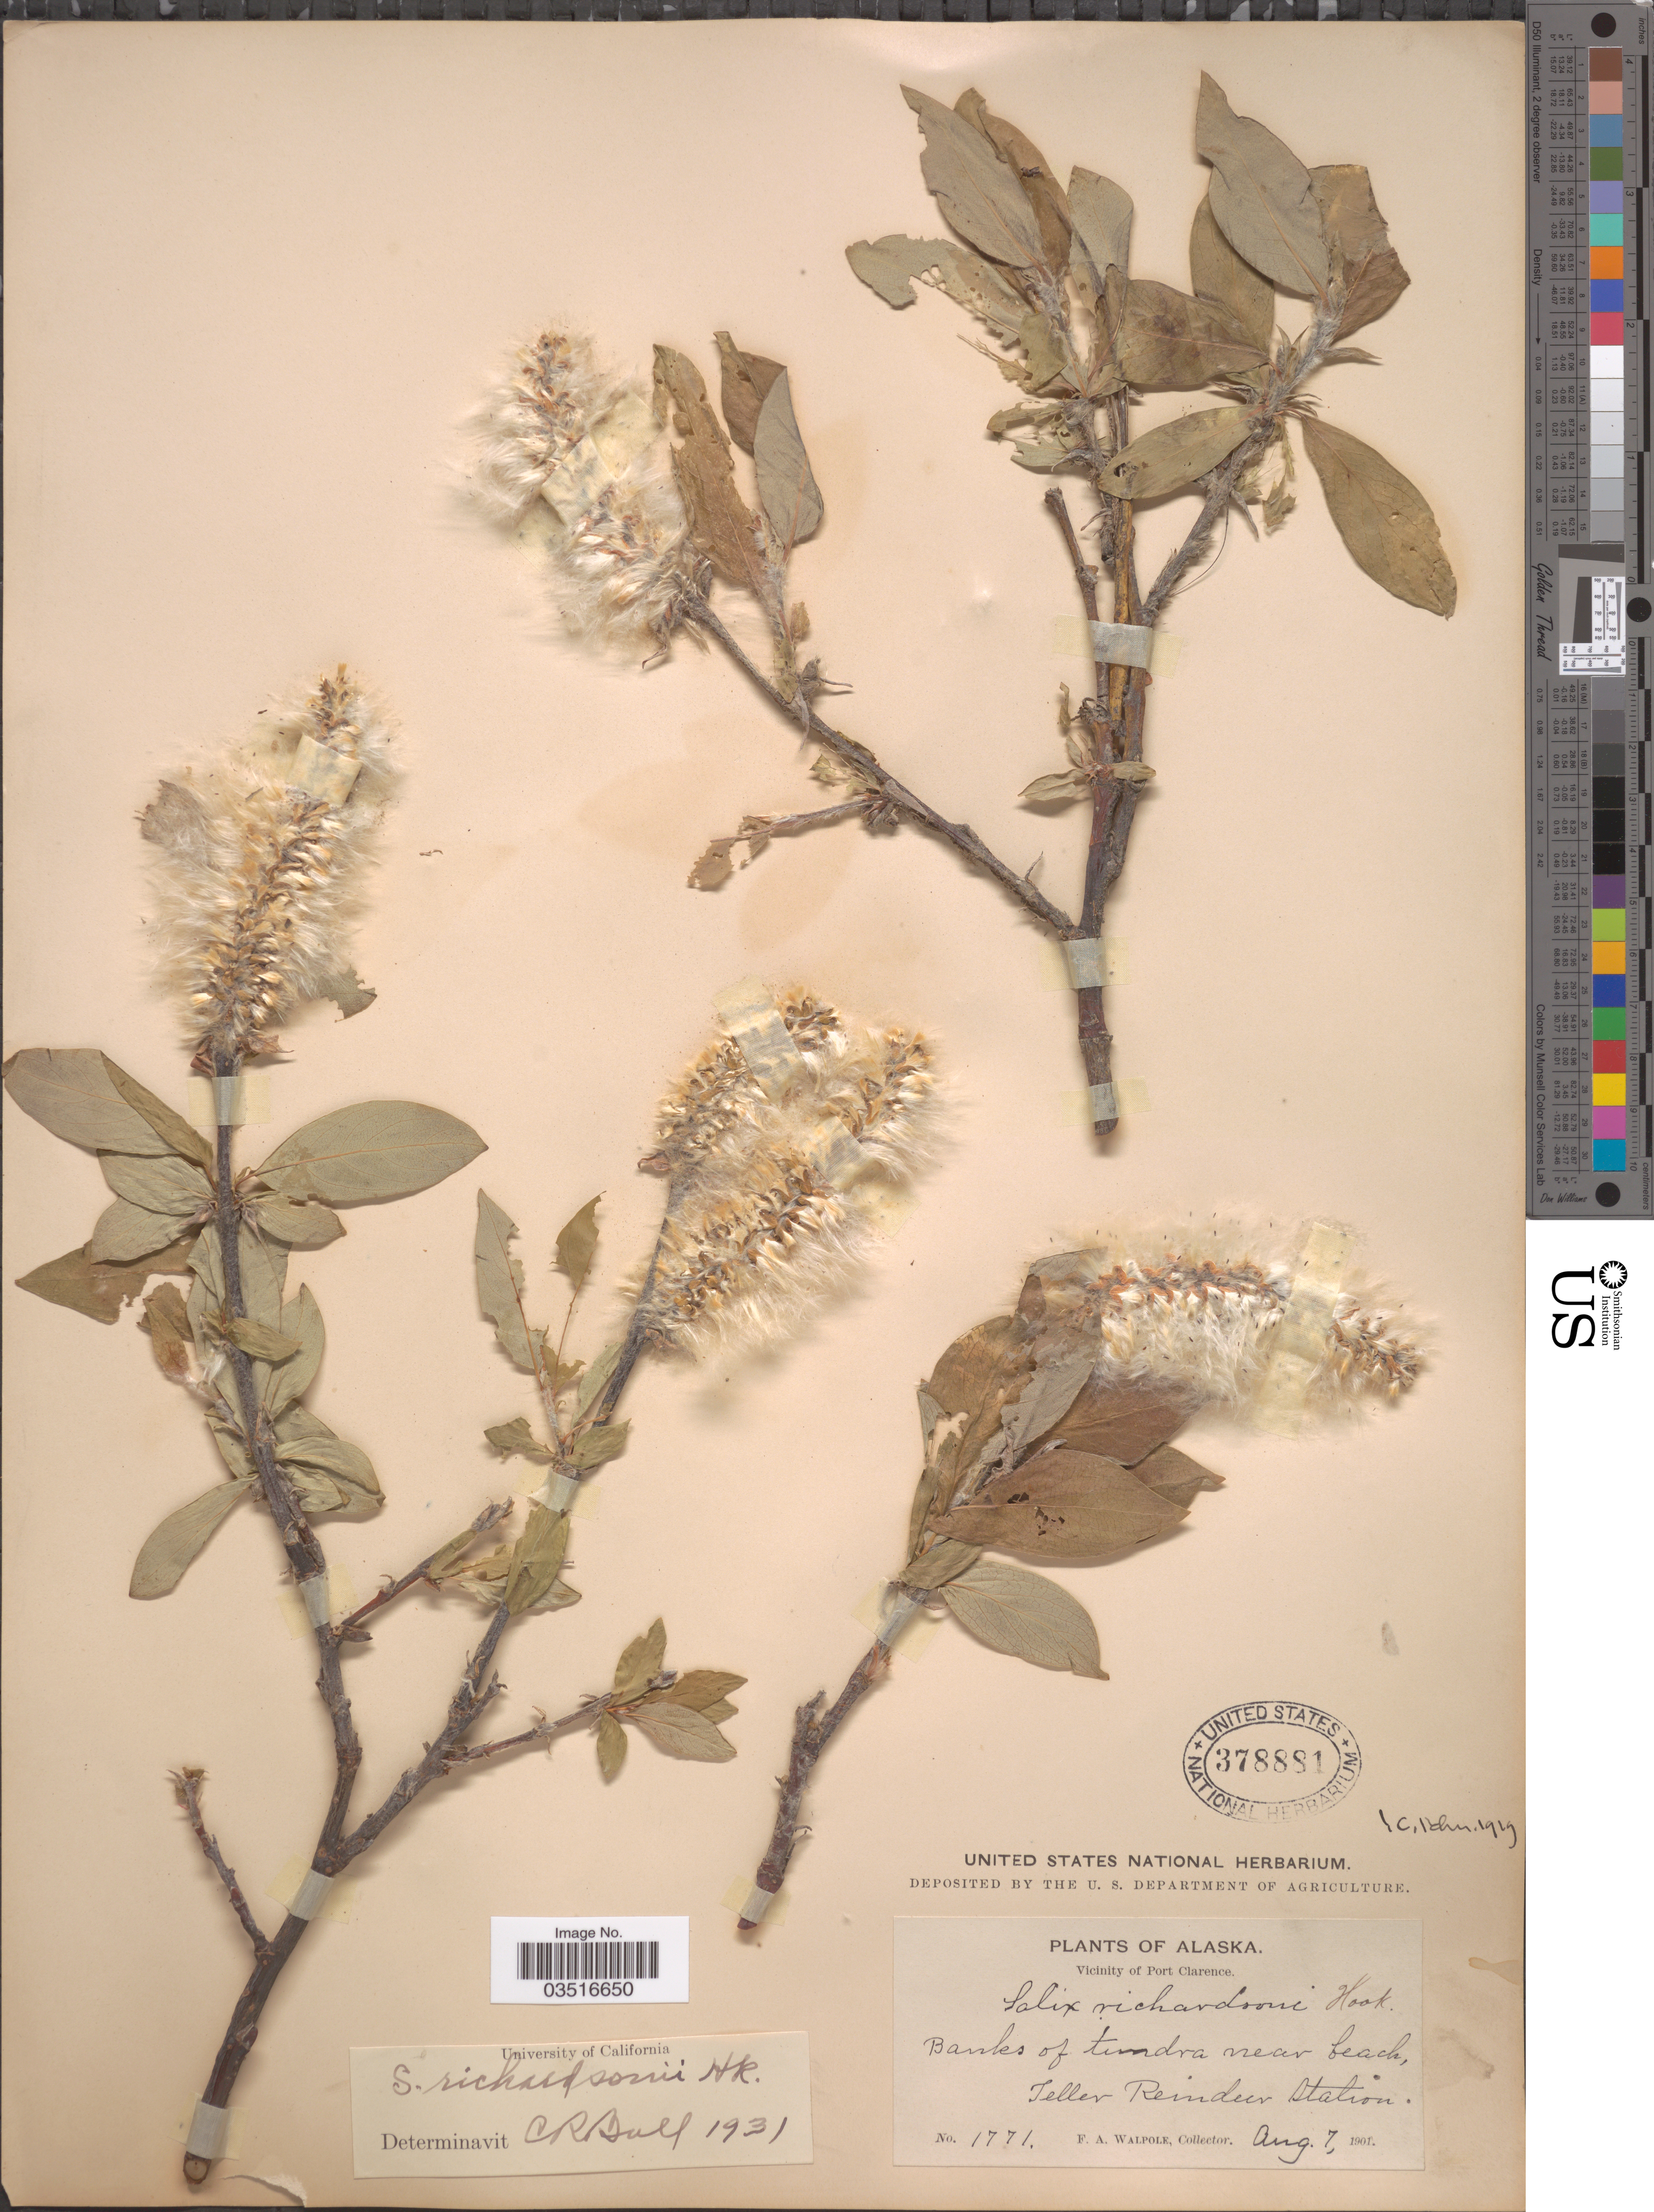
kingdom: Plantae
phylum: Tracheophyta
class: Magnoliopsida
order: Malpighiales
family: Salicaceae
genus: Salix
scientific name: Salix richardsonii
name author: Hook.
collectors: F. Walpole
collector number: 1771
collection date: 1901-08-07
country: United States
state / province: Alaska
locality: Vicinity of Port Clarence. Banks of tundra near beach, Teller Reindeer Station.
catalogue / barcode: US 378881